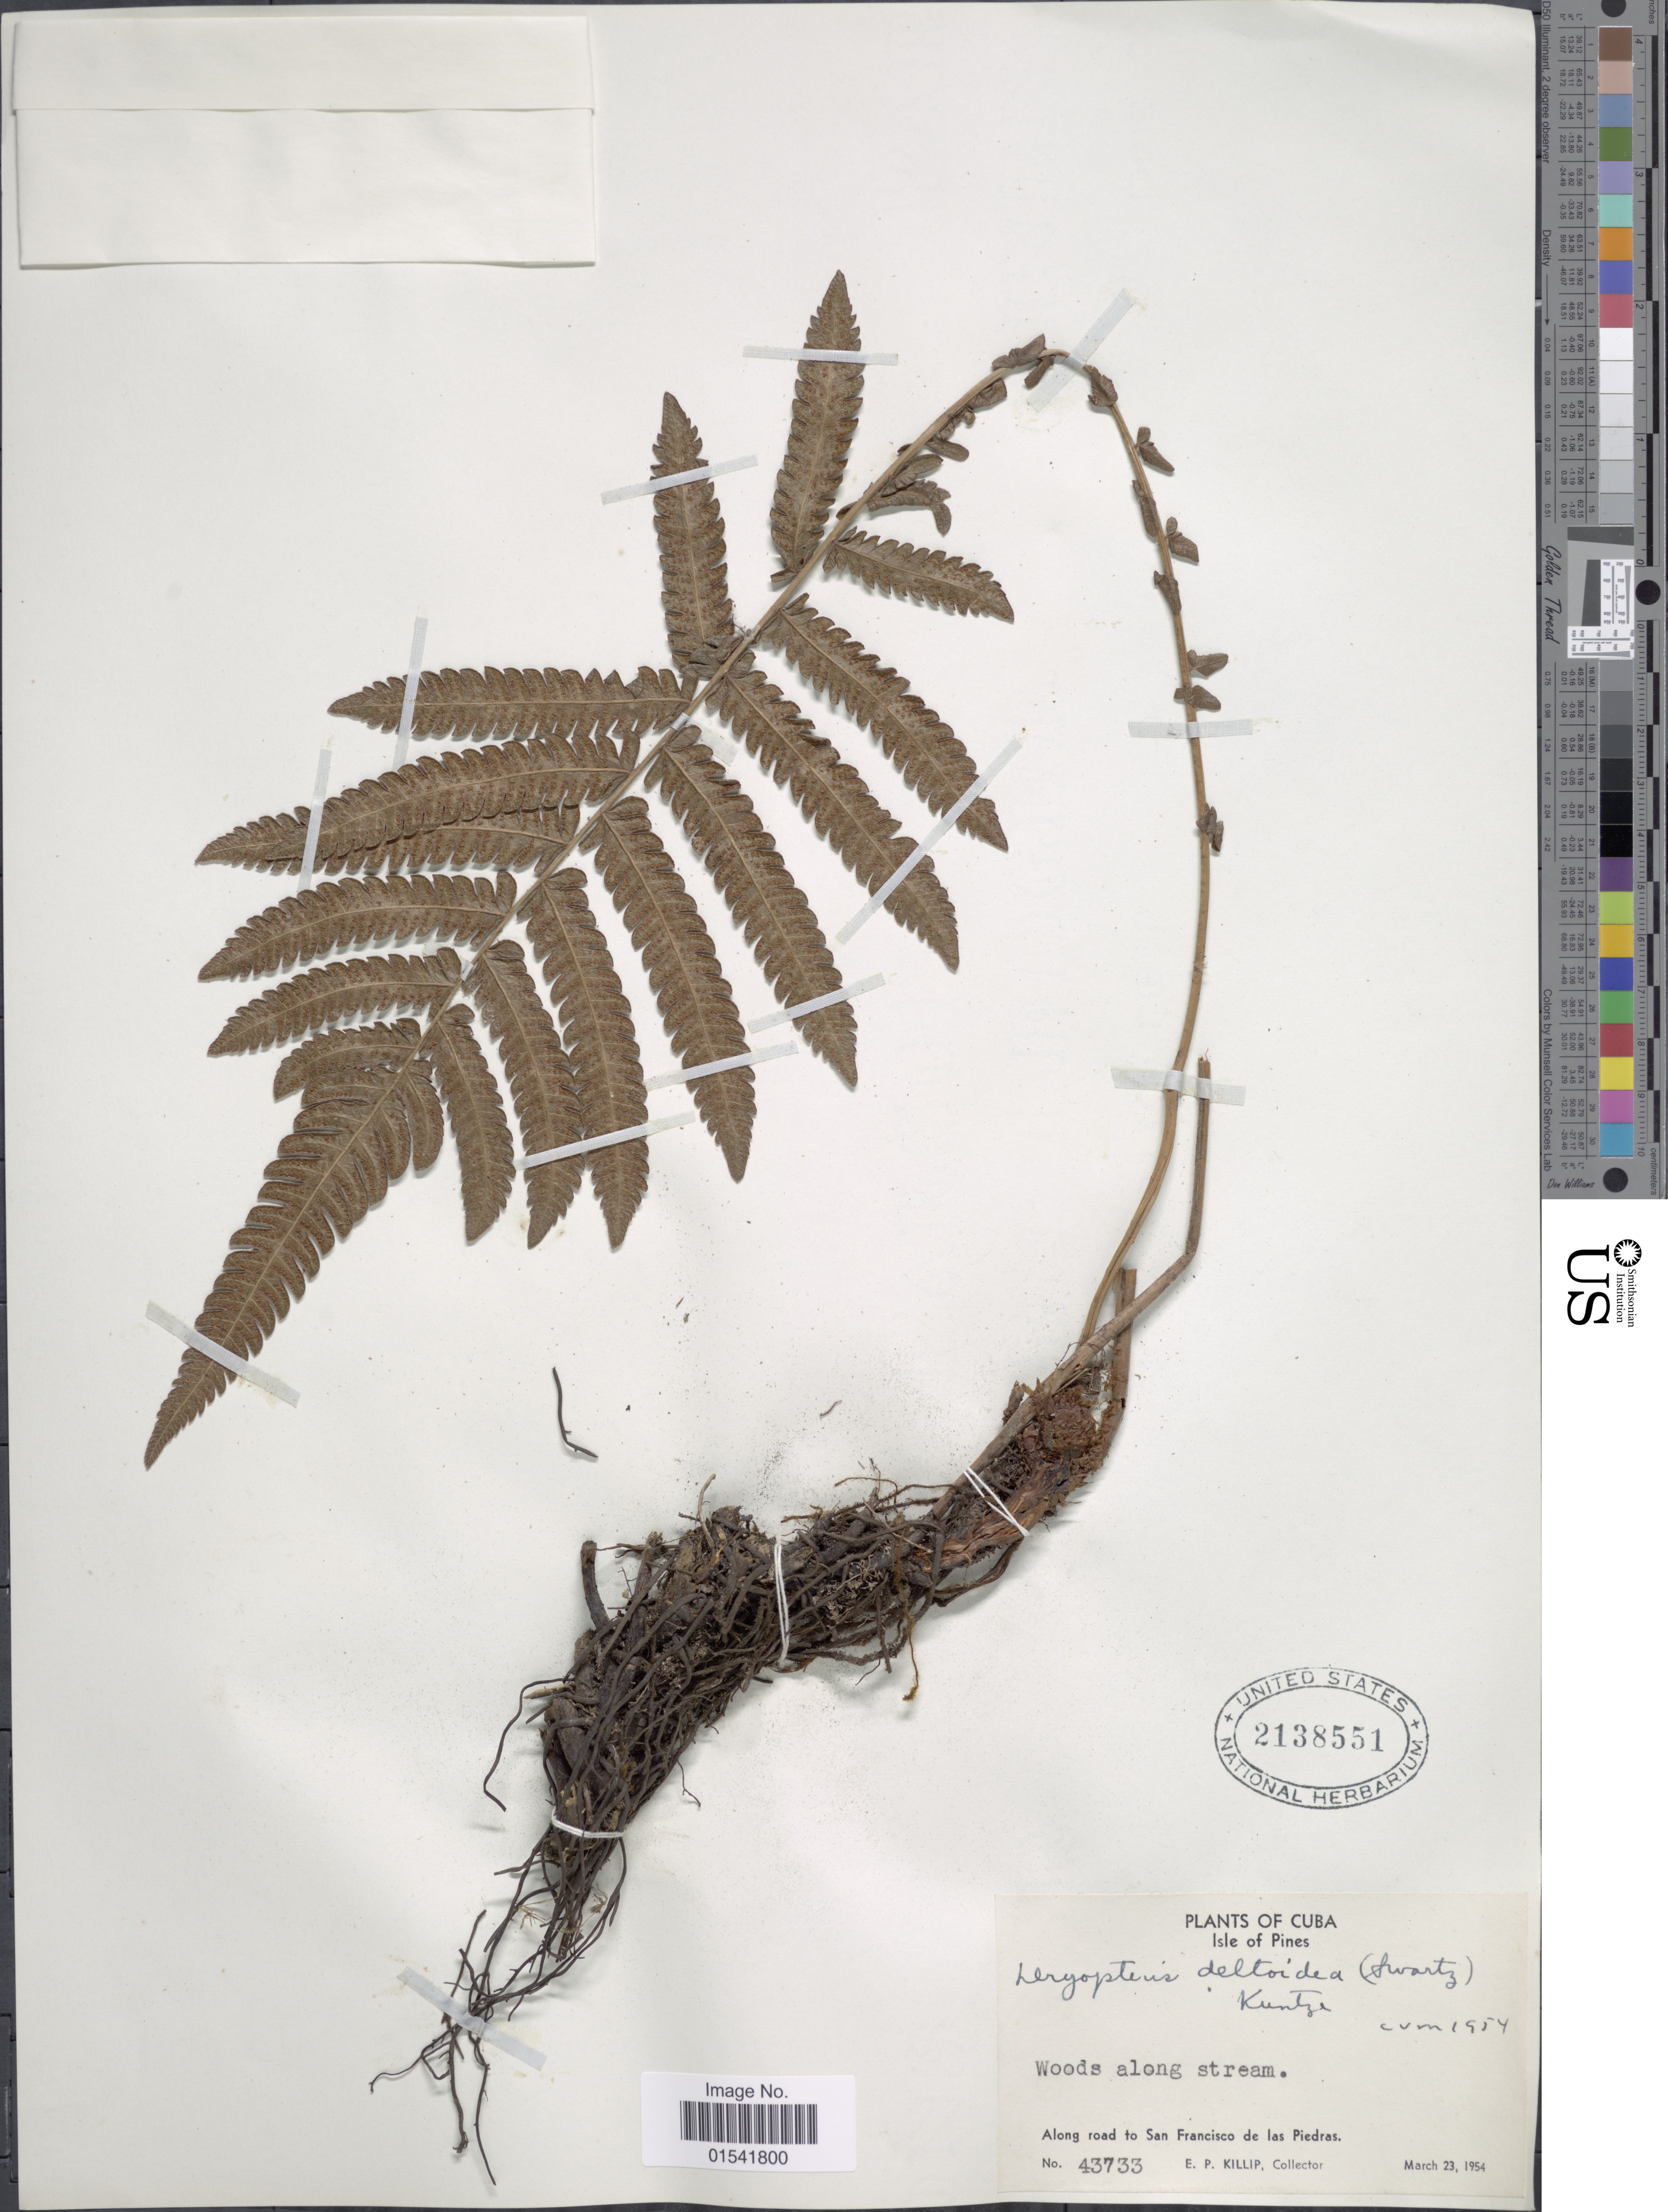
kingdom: Plantae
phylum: Tracheophyta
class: Polypodiopsida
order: Polypodiales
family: Thelypteridaceae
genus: Steiropteris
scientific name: Steiropteris deltoidea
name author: (Sw.) Pic. Serm.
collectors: E. P. Killip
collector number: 43733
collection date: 1954-03-23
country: Cuba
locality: Isle of Pines, along road to San Francisco de las Piedras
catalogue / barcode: US 2138551